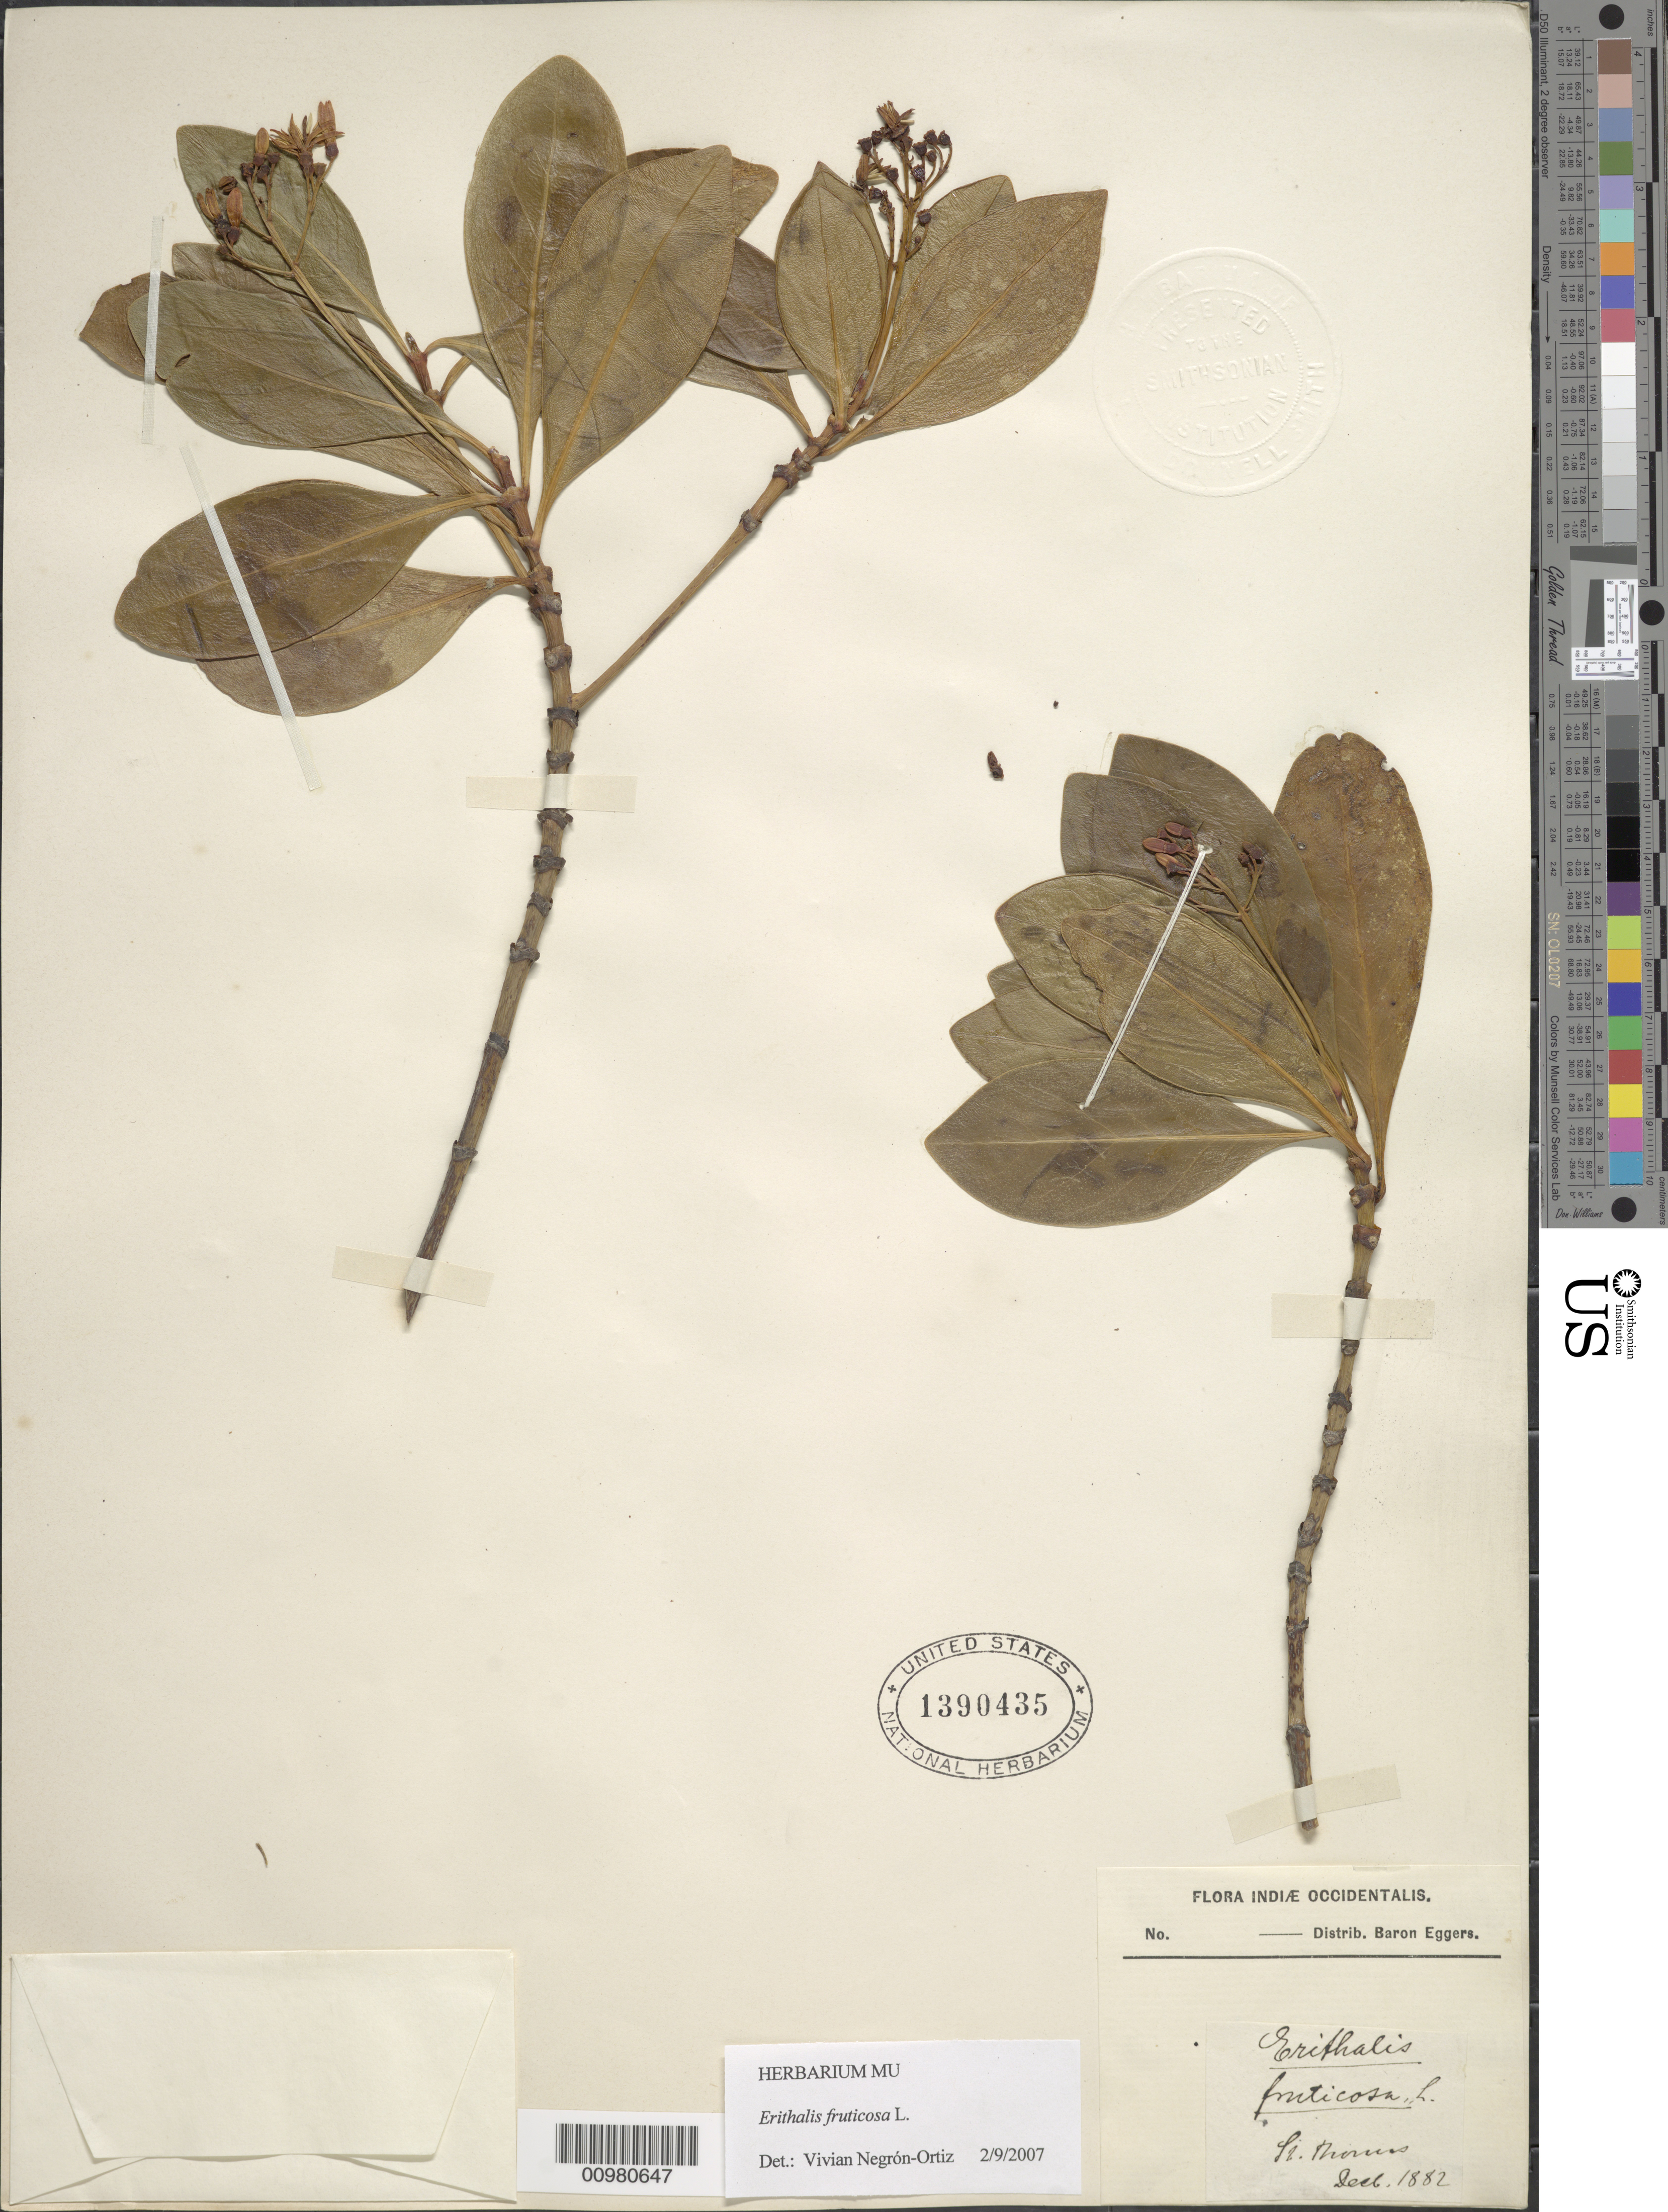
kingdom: Plantae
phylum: Tracheophyta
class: Magnoliopsida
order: Gentianales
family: Rubiaceae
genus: Erithalis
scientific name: Erithalis fruticosa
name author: L.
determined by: Negrón-Ortiz, V.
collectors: H. F. A. von Eggers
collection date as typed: Dec 1882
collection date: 1882-12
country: U.S. Virgin Islands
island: St. Thomas I.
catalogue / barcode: US 1390435